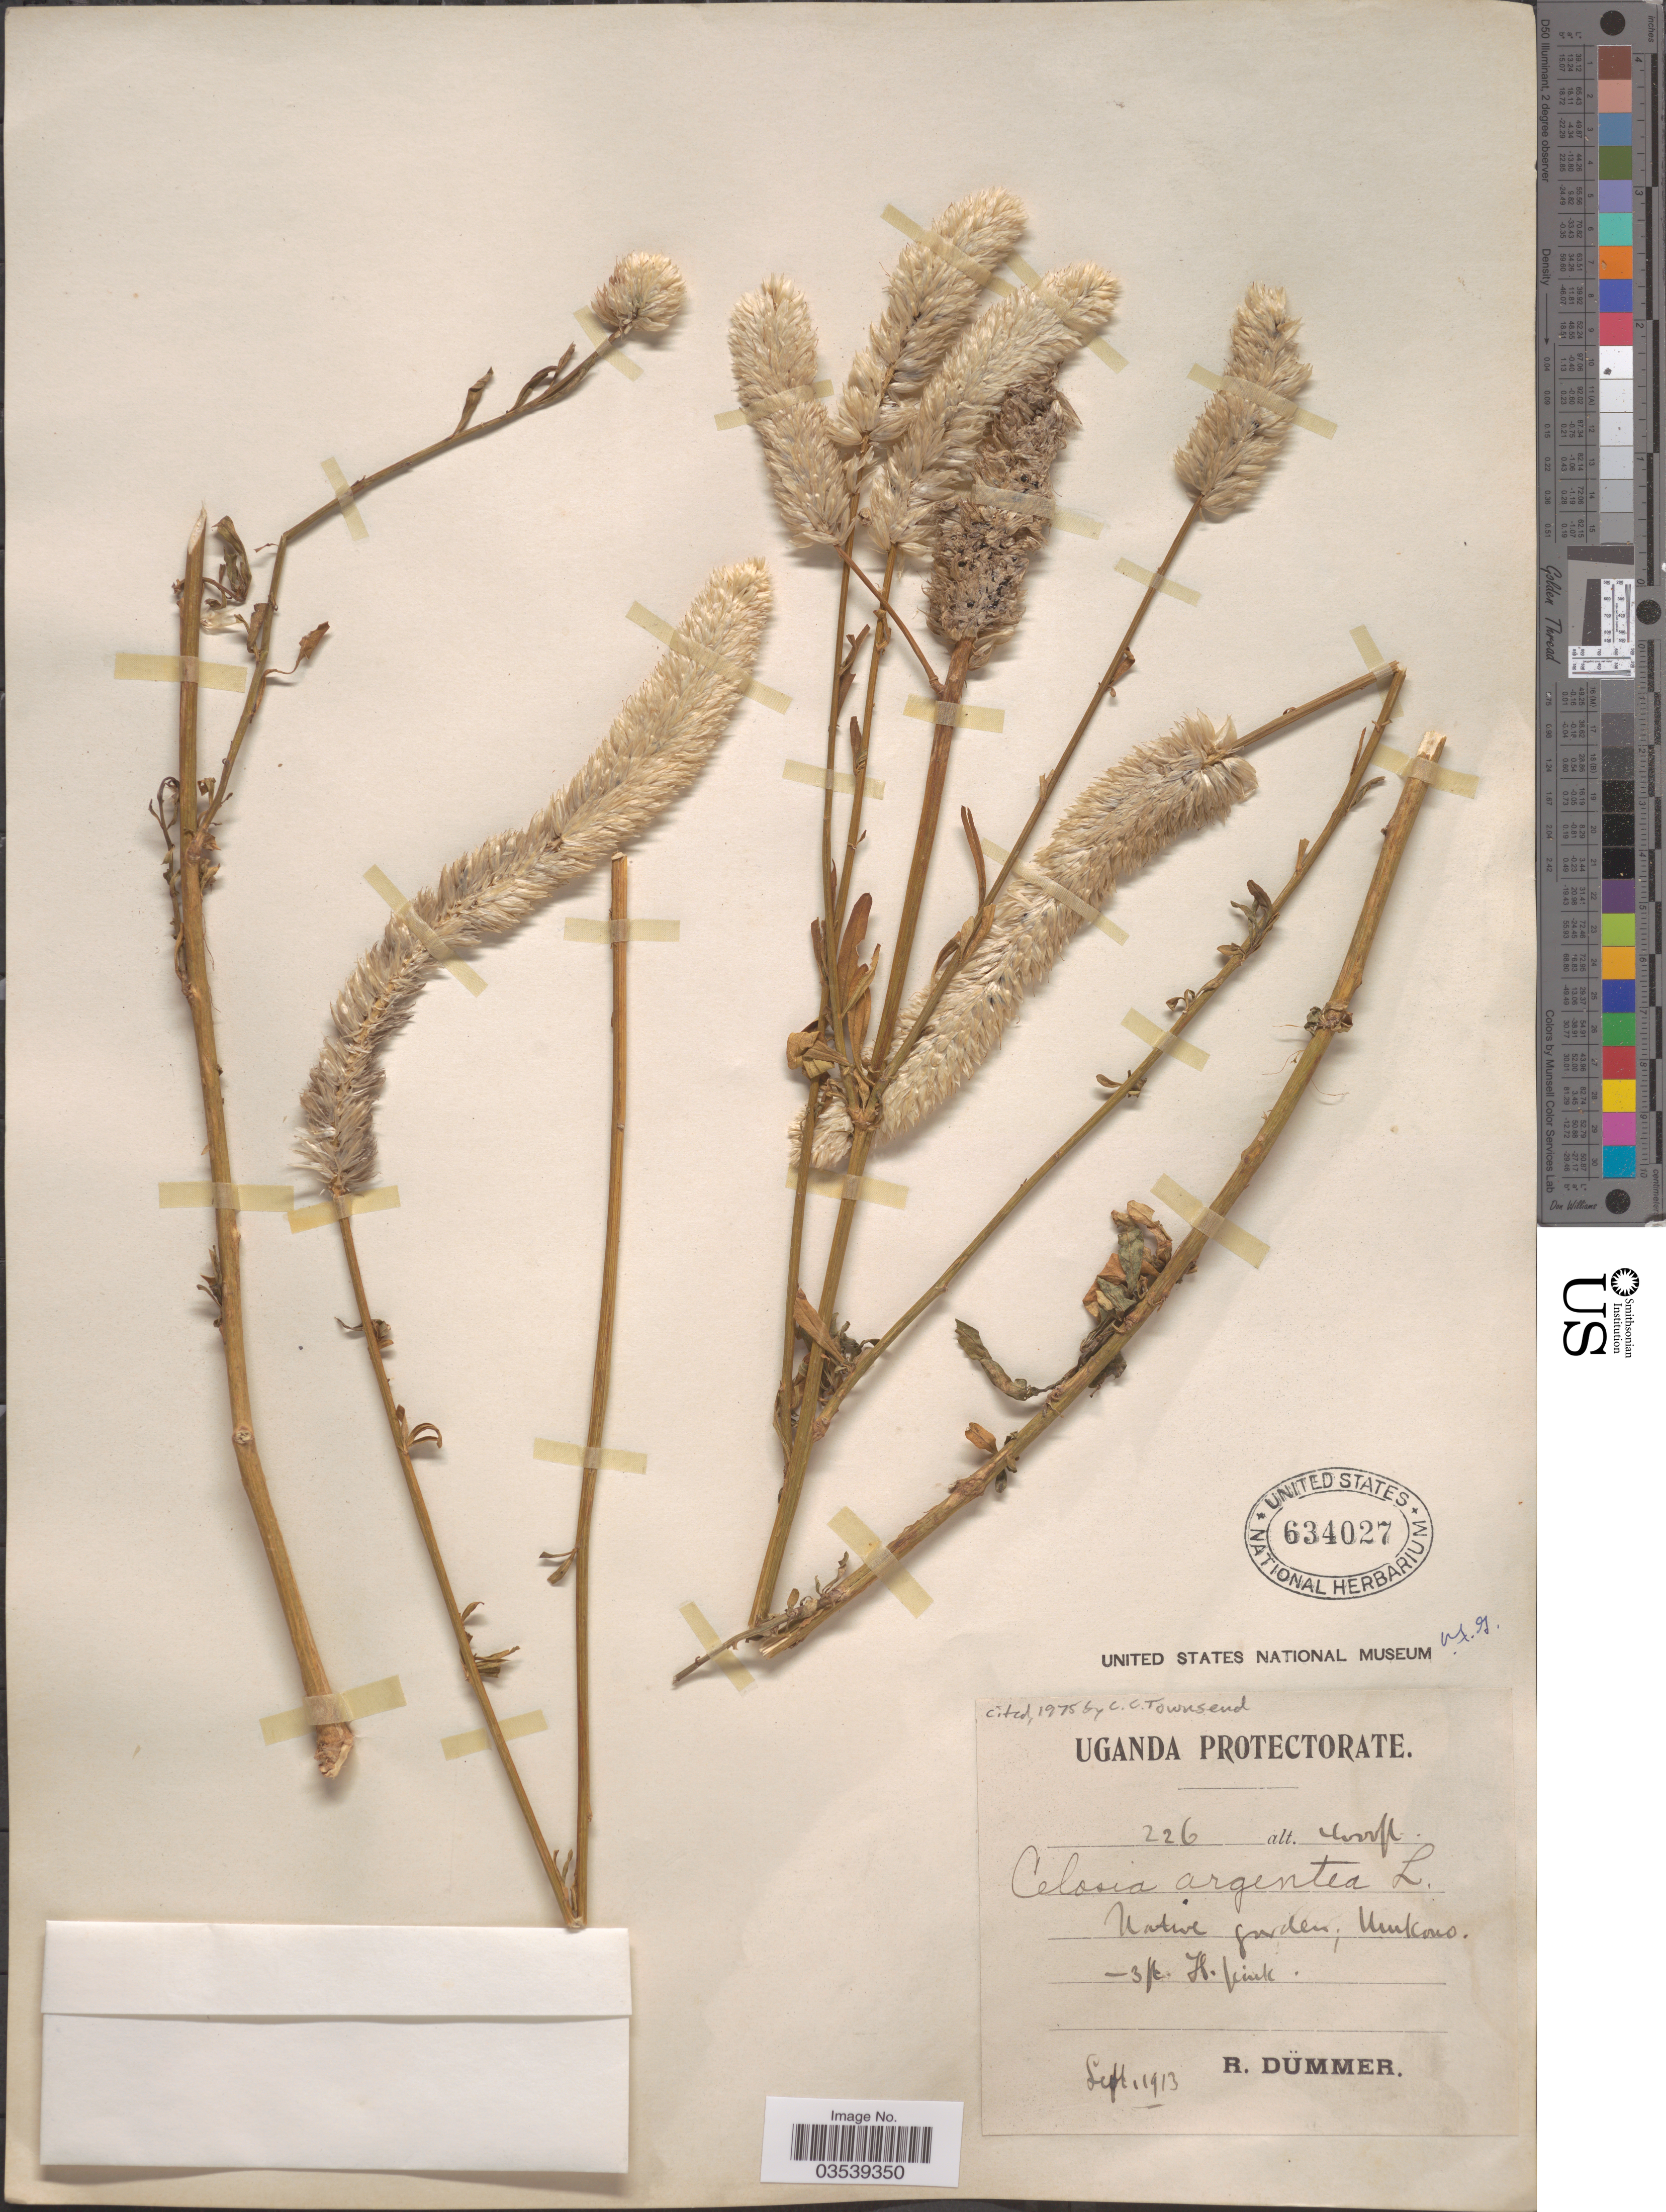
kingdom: Plantae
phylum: Tracheophyta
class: Magnoliopsida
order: Caryophyllales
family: Amaranthaceae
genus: Celosia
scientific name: Celosia argentea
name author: L.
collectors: R. A. Dümmer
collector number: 226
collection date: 1913-09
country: Uganda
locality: Uganda Protectorate. Native garden, Umkono.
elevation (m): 1219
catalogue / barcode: US 634027